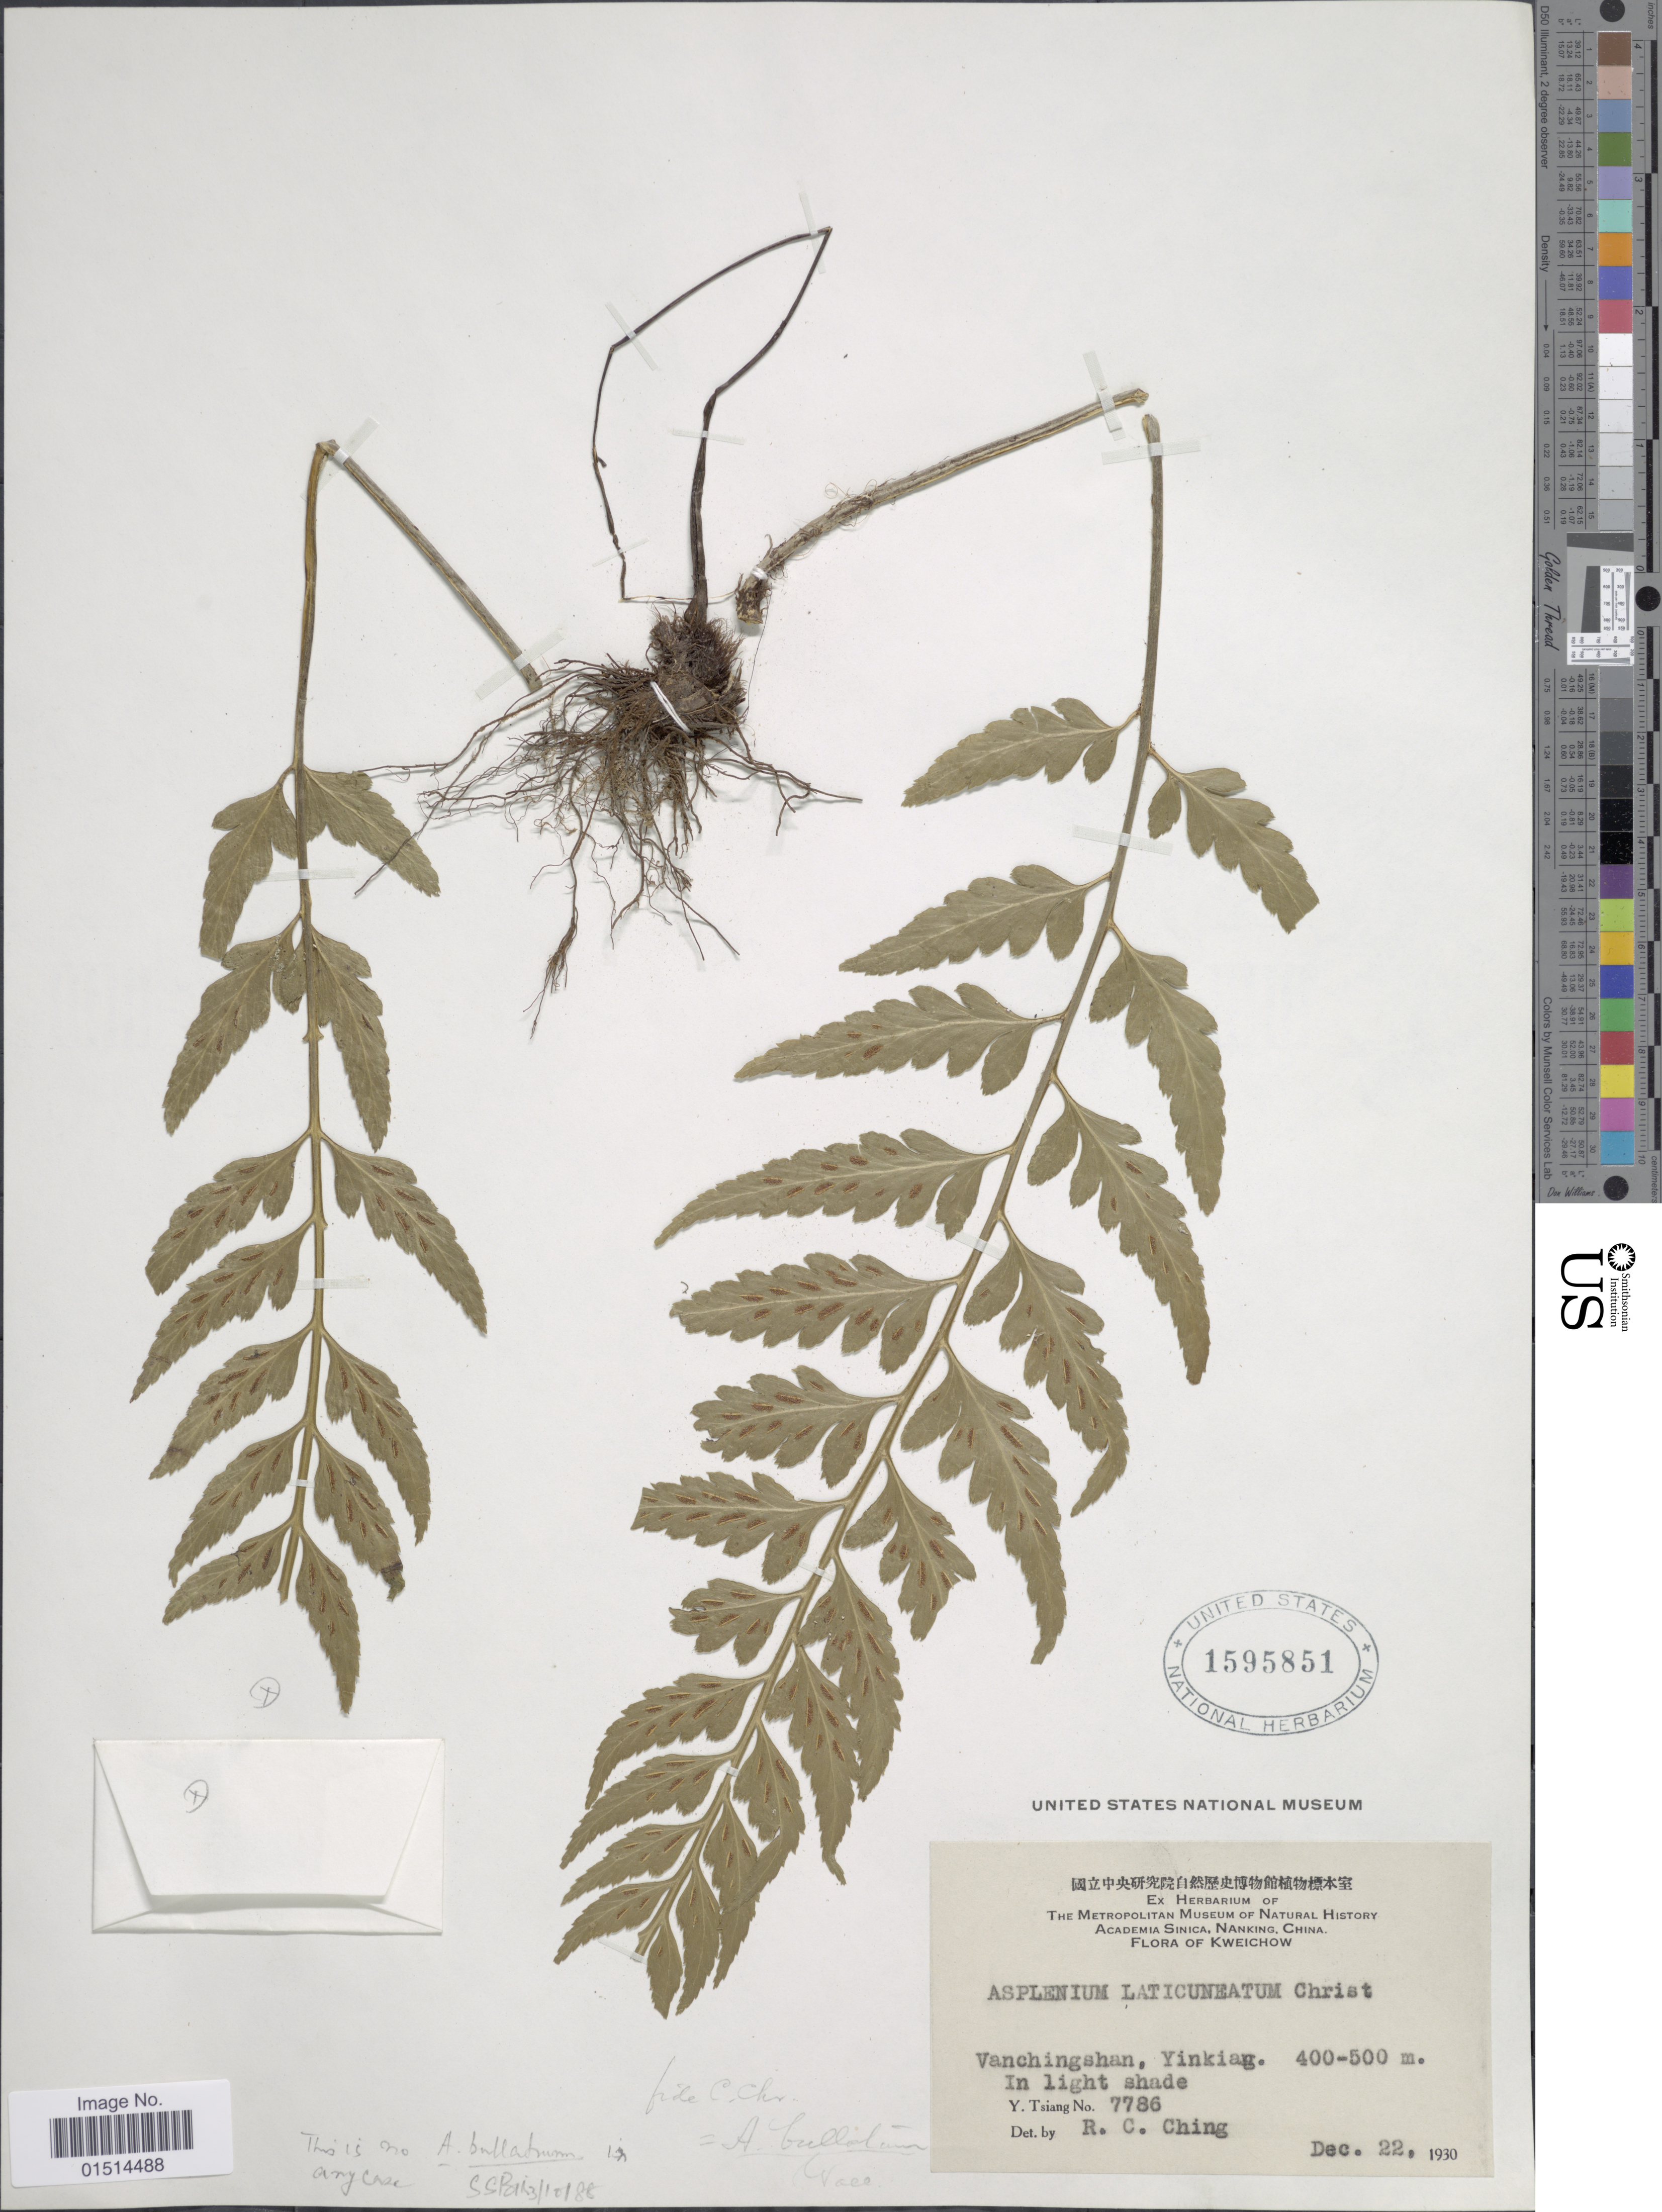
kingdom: Plantae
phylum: Tracheophyta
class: Polypodiopsida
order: Polypodiales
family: Aspleniaceae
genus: Asplenium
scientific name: Asplenium bullatum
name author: Wall. ex Mett.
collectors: Y. Tsiang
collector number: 7786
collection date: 1930-12-22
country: China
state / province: Guizhou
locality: Kweichow, Vanchingshan, Yinkiag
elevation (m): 400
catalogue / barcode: US 1595851